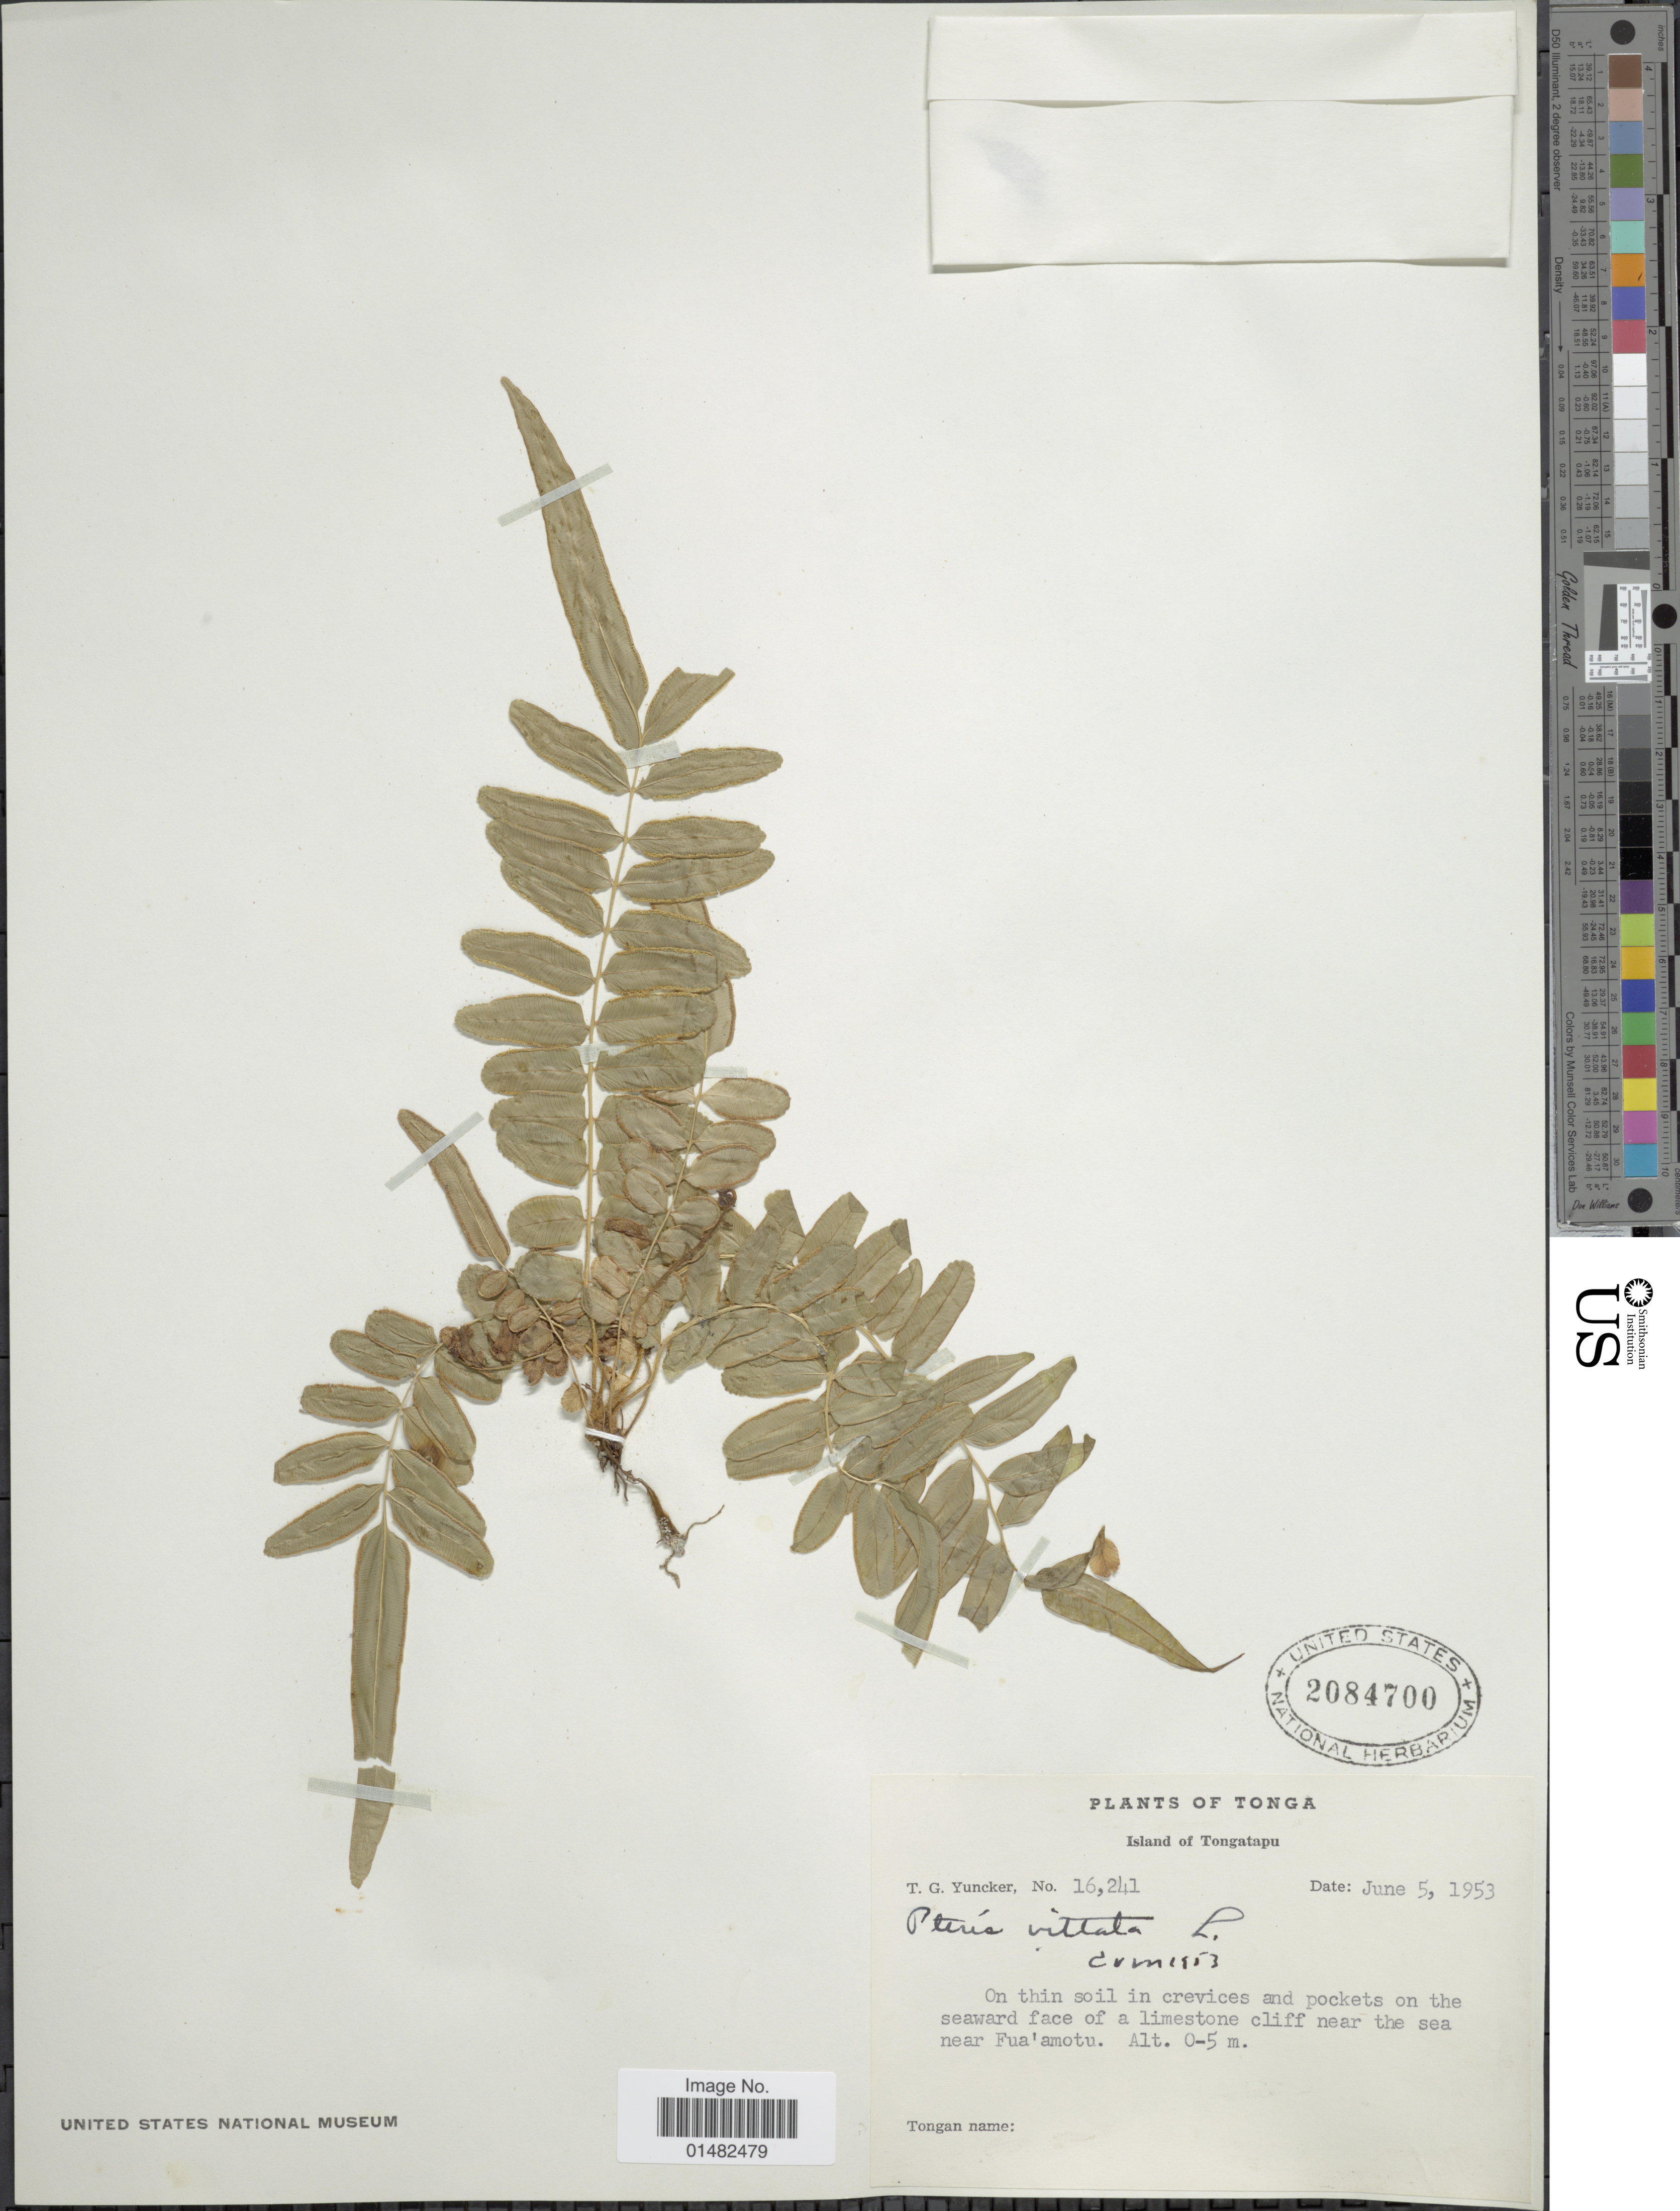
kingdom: Plantae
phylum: Tracheophyta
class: Polypodiopsida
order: Polypodiales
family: Pteridaceae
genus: Pteris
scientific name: Pteris vittata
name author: L.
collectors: T. G. Yuncker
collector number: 16241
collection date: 1953-06-05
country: Tonga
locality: Island of Tongatapu, On thin soil in crevices and pockets on the seaward face of a limestone cliff near the sea near Fua'amotu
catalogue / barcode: US 2084700